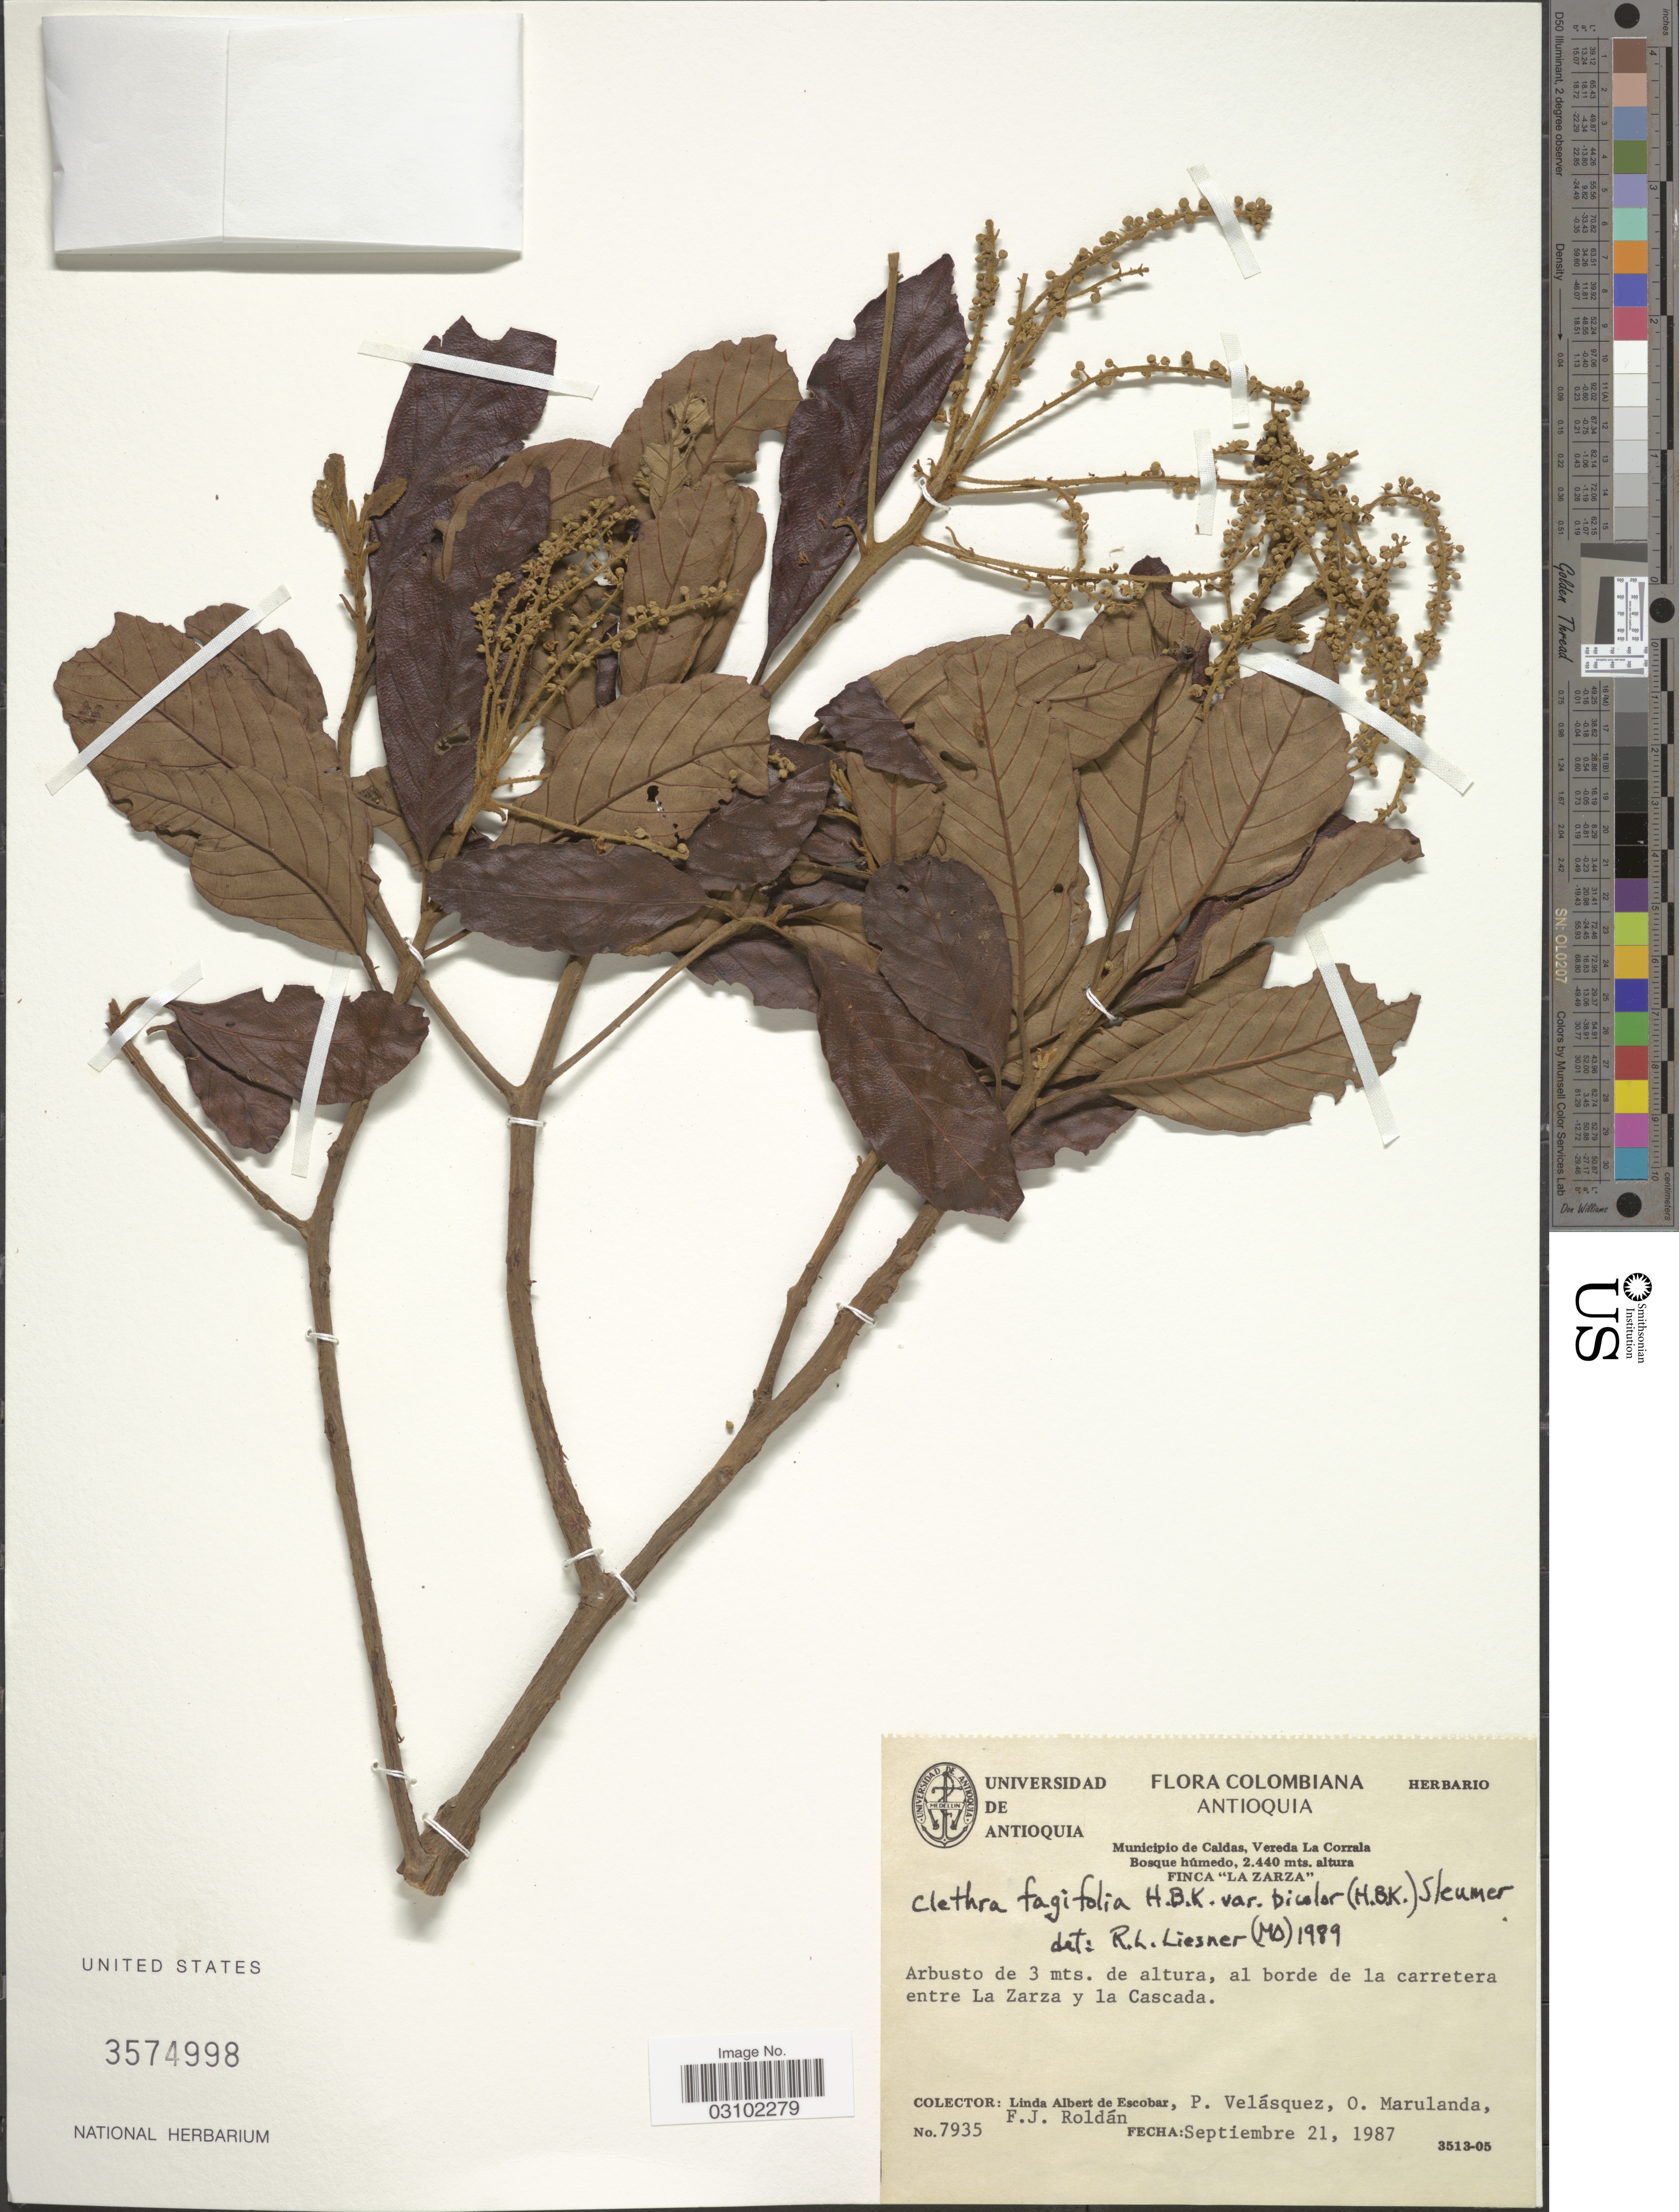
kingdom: Plantae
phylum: Tracheophyta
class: Magnoliopsida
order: Ericales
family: Clethraceae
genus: Clethra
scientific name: Clethra fagifolia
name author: Kunth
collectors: L. De Escobar, P. Velasquez, O. Marulanda & F. J. Roldán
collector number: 7935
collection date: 1987-09-21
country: Colombia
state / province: Antioquia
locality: Municipio de Caldas, Vereda La Corrala, Finca "La Zarza", al borde de la carretera entre La Zarza y la Cascada.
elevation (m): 2440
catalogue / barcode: US 3574998